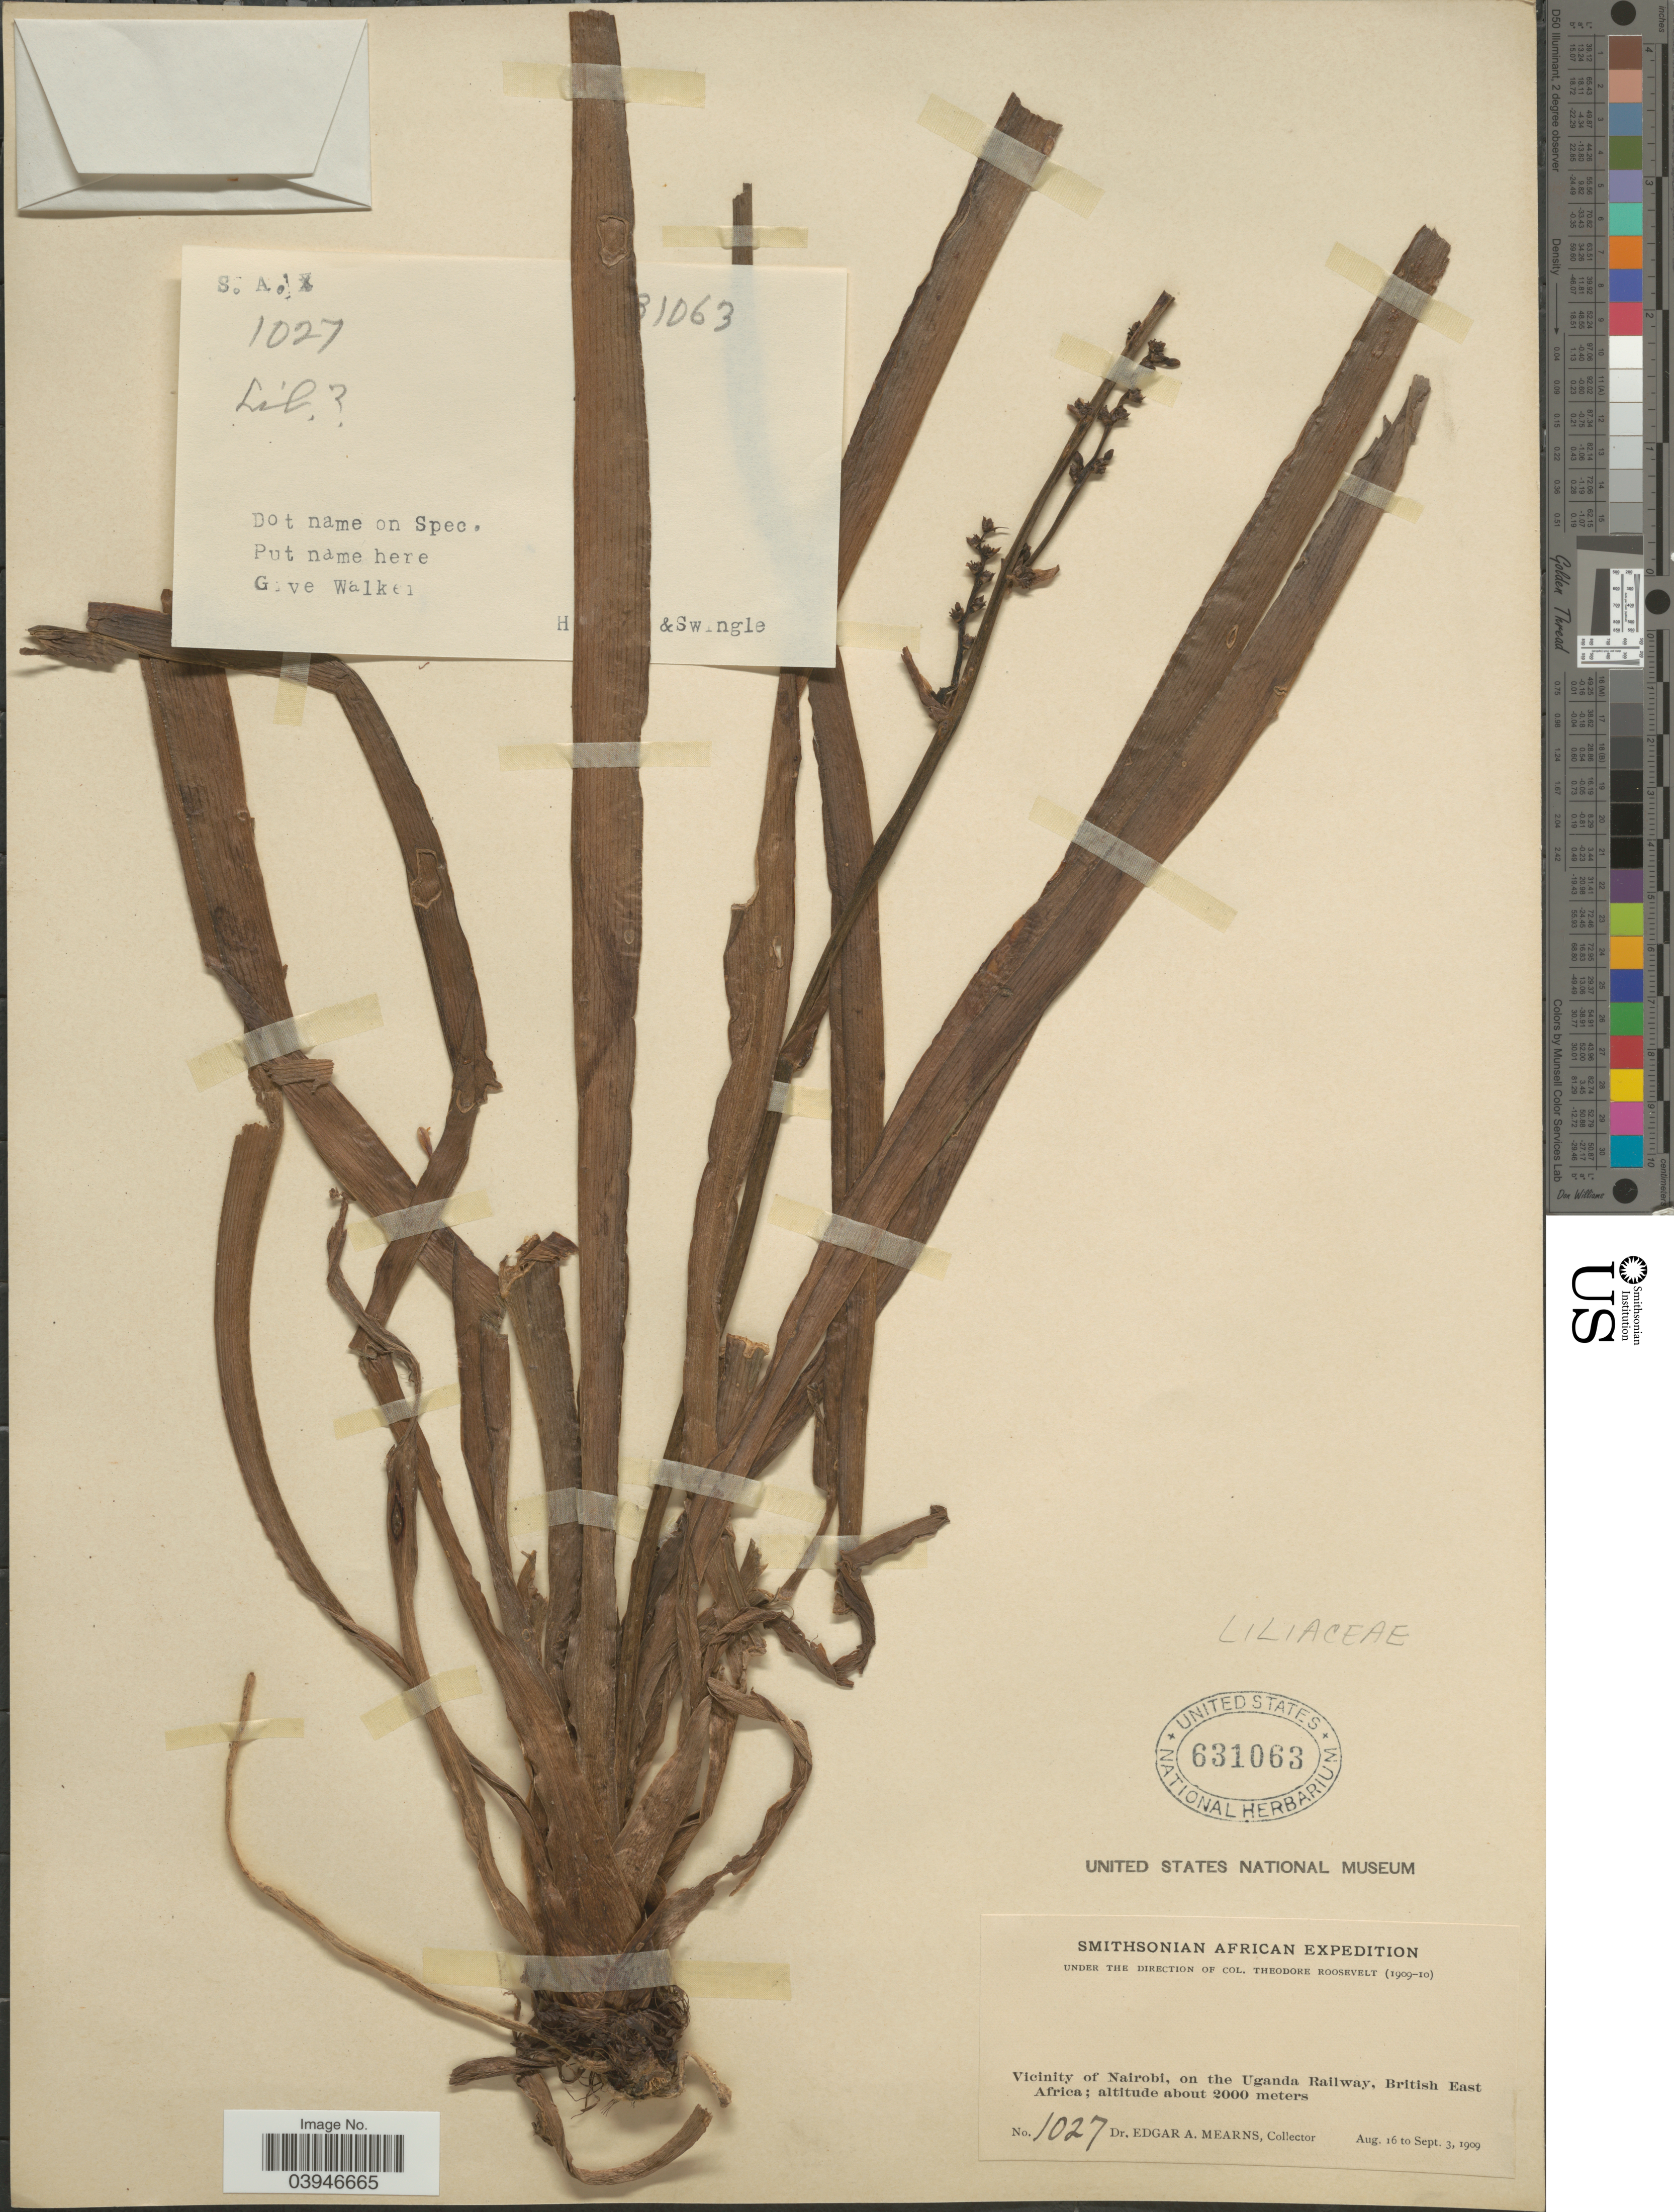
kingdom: Plantae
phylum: Tracheophyta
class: Liliopsida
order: Liliales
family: Liliaceae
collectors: E. A. Mearns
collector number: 1027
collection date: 1909-08-16/1909-09-03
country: Kenya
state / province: Nairobi Area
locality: Vicinity of Nairobi, on the Uganda Railway, British East Africa.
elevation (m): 2000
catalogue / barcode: US 631063